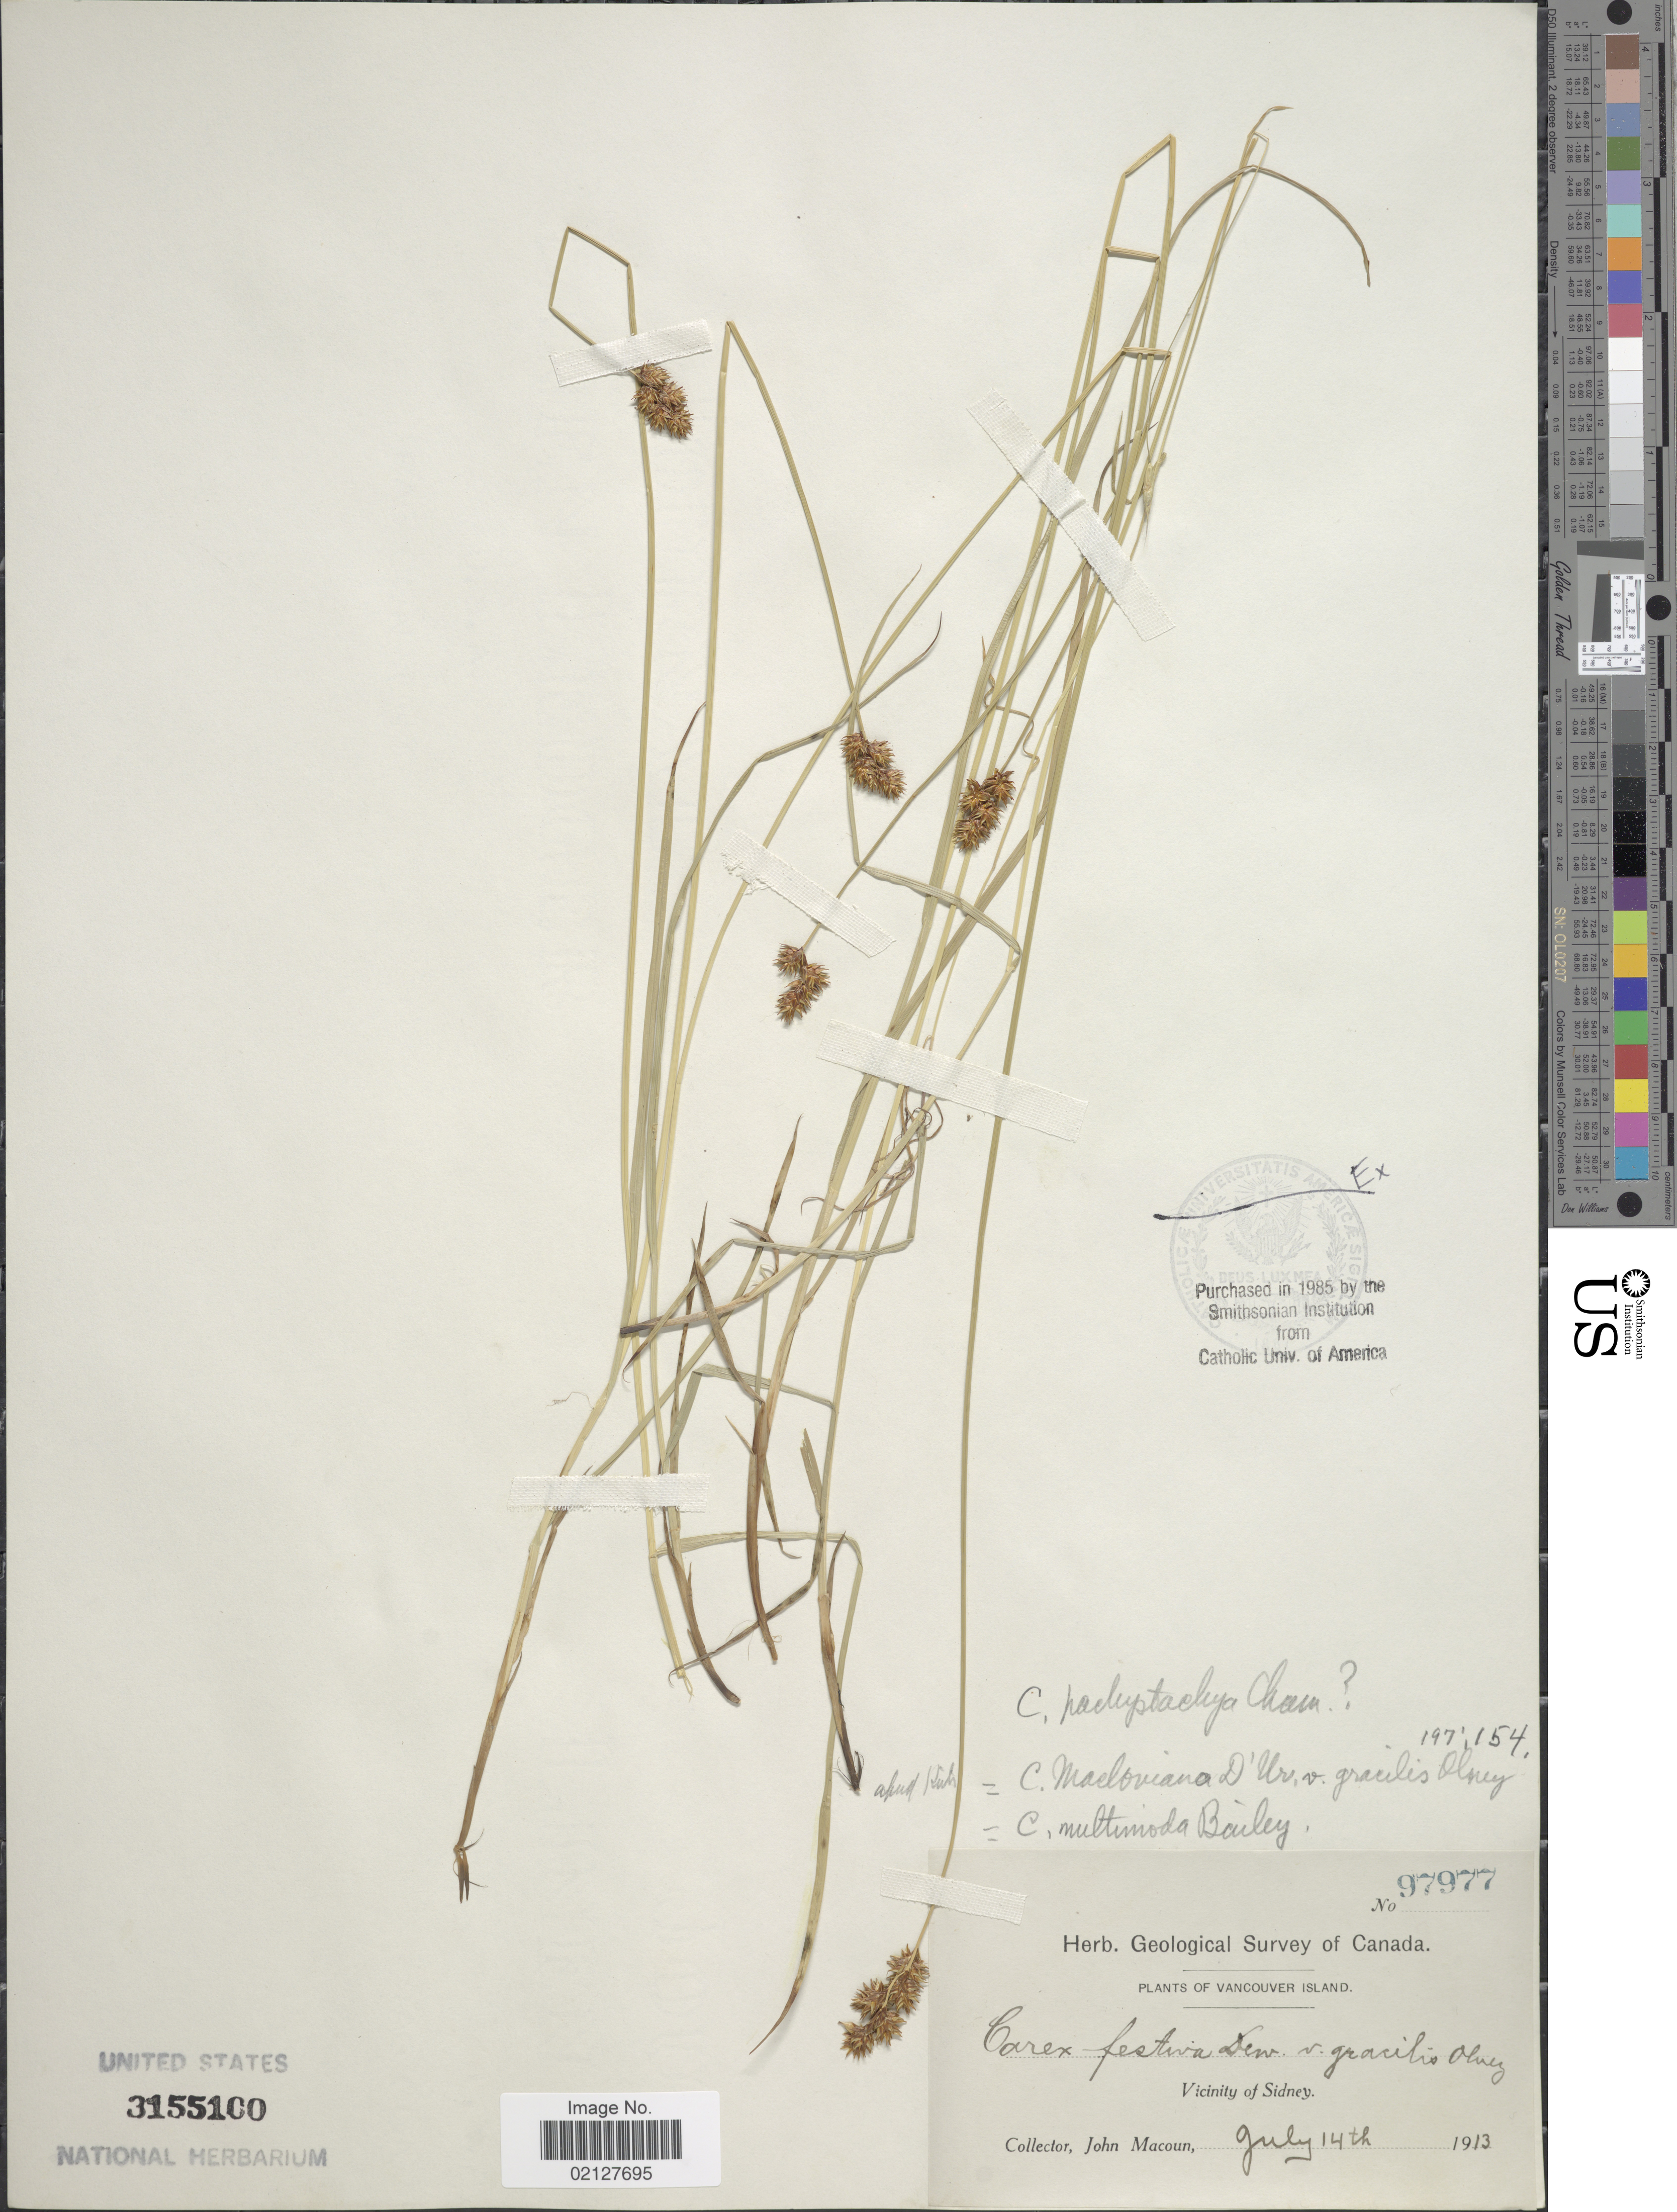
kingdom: Plantae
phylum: Tracheophyta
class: Liliopsida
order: Poales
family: Cyperaceae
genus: Carex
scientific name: Carex pachystachya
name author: Cham. ex Steud.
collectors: J. Macoun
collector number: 97977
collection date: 1913-07-14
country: Canada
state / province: British Columbia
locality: Vancouver Island. Vicinity of Sidney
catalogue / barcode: US 3155100